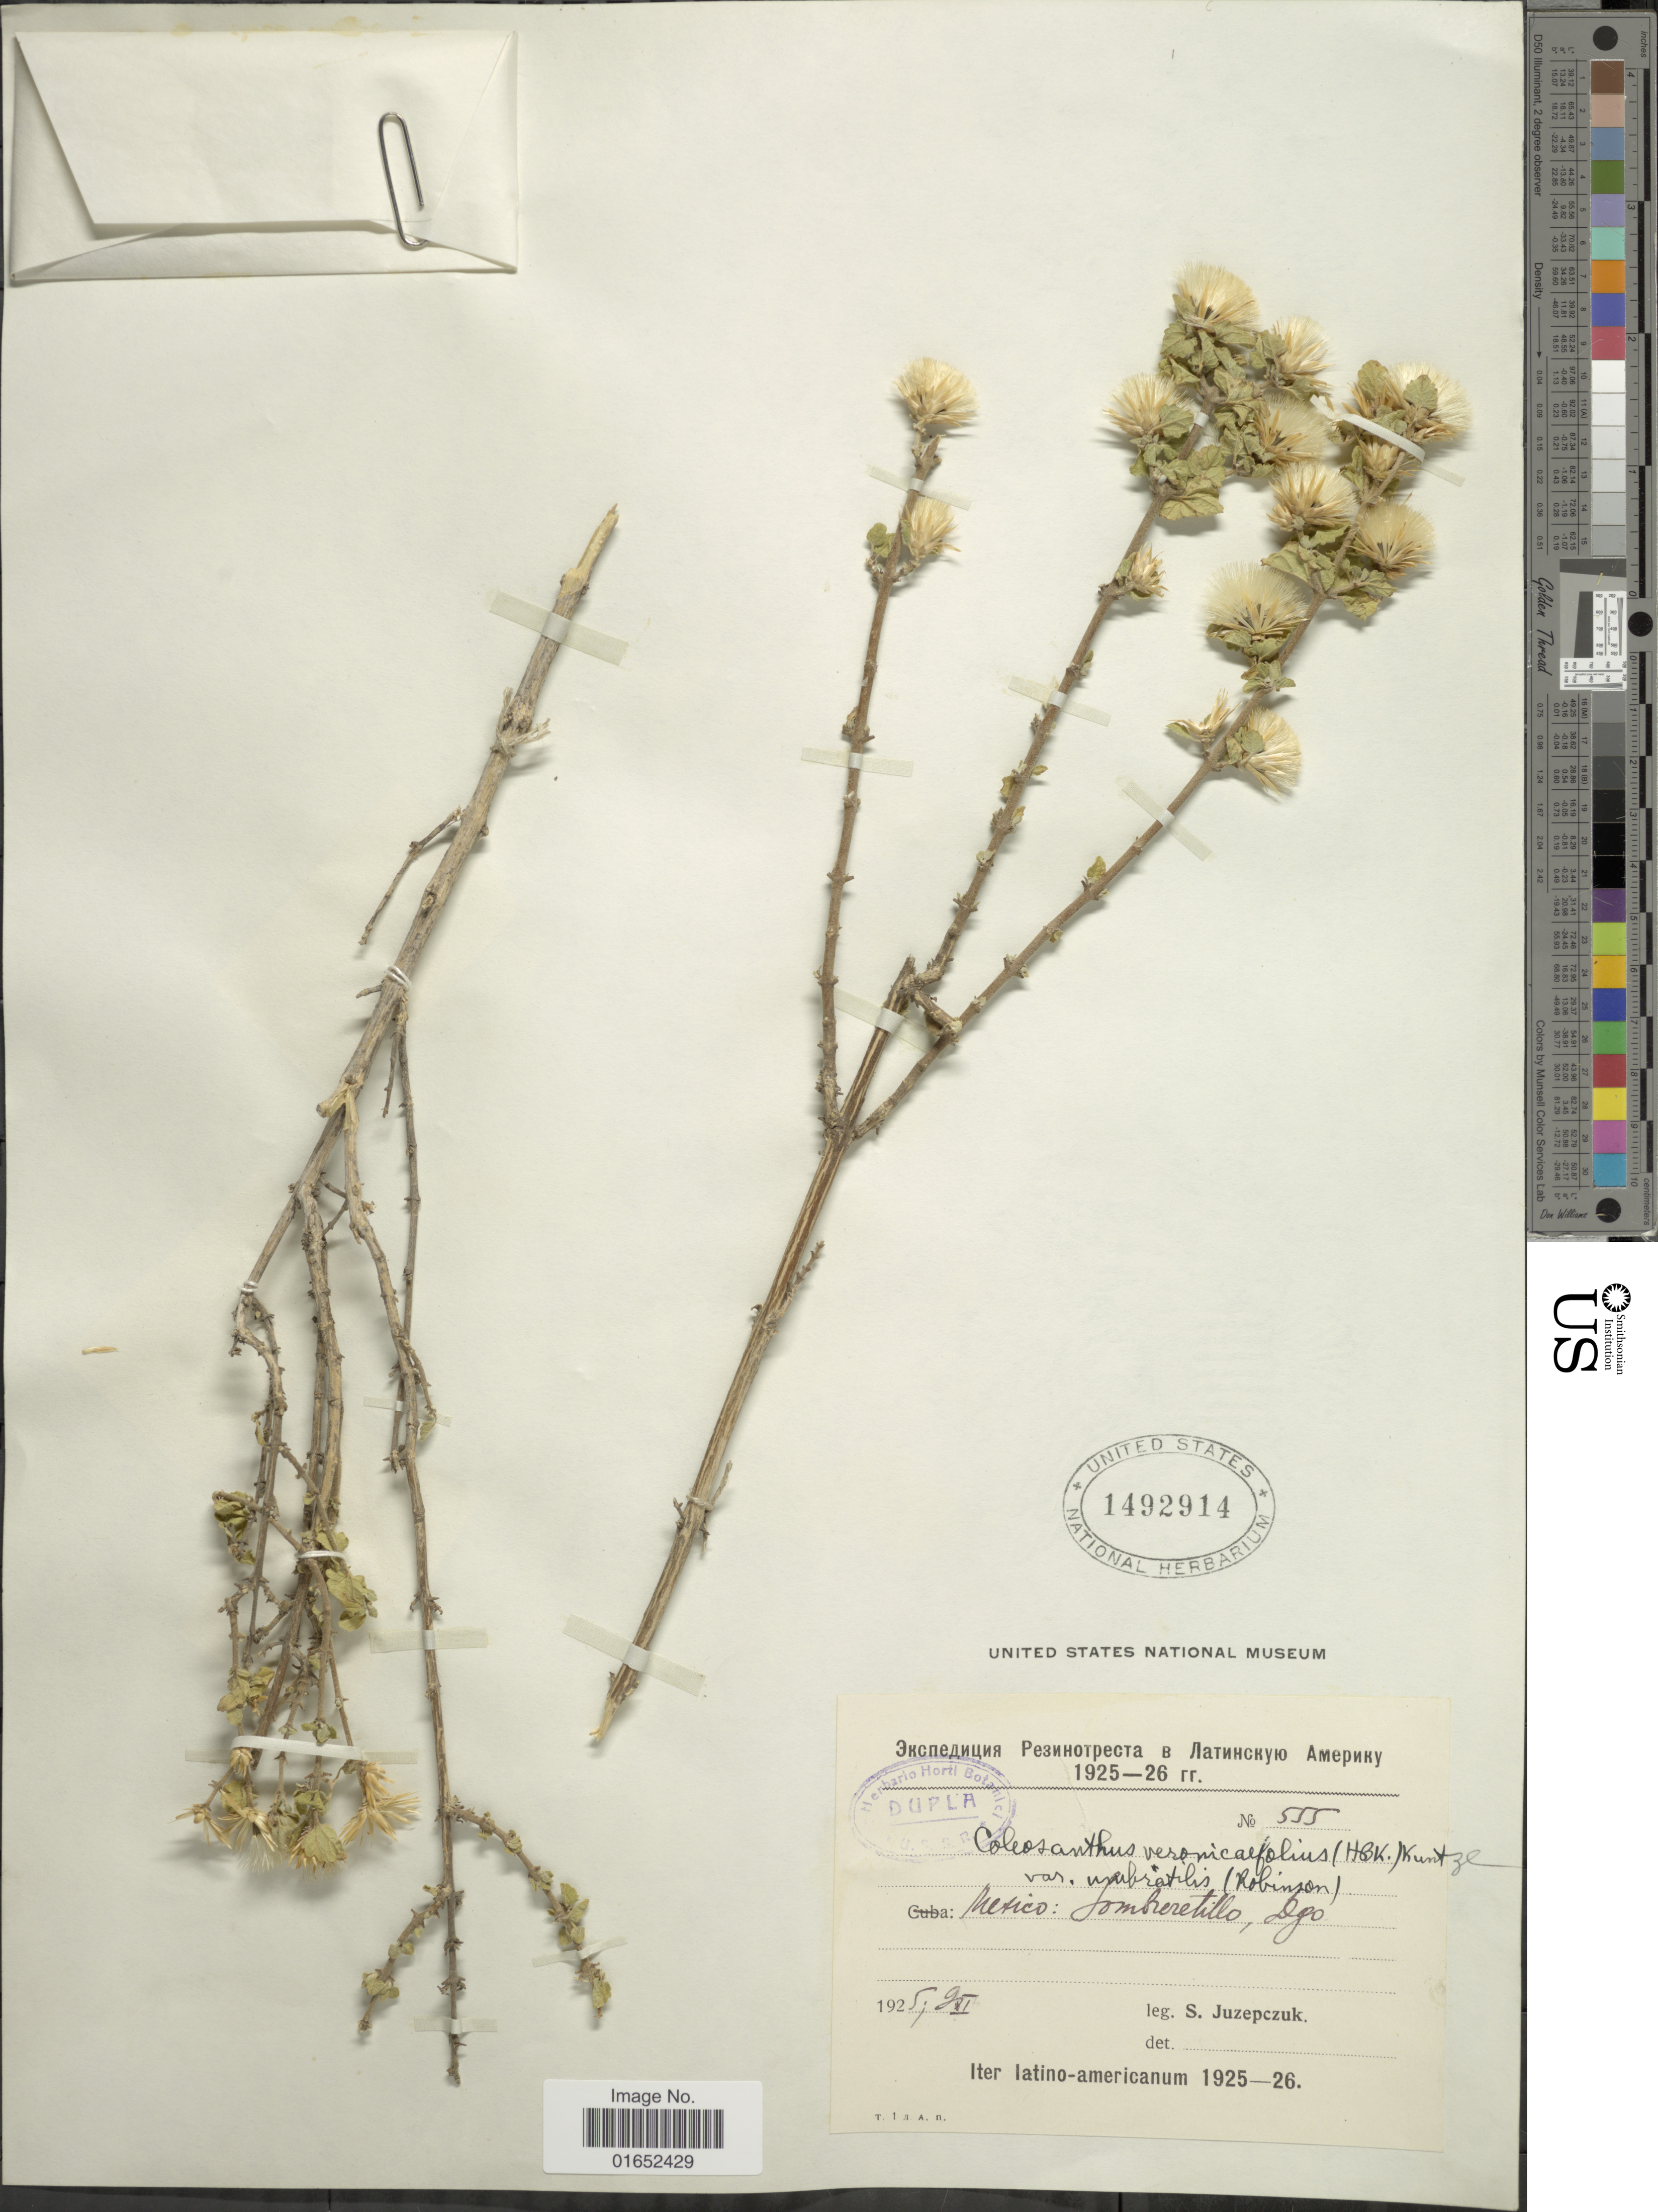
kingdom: Plantae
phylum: Tracheophyta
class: Magnoliopsida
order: Asterales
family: Asteraceae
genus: Brickellia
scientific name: Brickellia veronicaefolia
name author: (Kunth) A. Gray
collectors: S. V. Juzepczuk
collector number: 555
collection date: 1925-02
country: Mexico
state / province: Durango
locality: Sombreretillo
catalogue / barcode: US 1492914